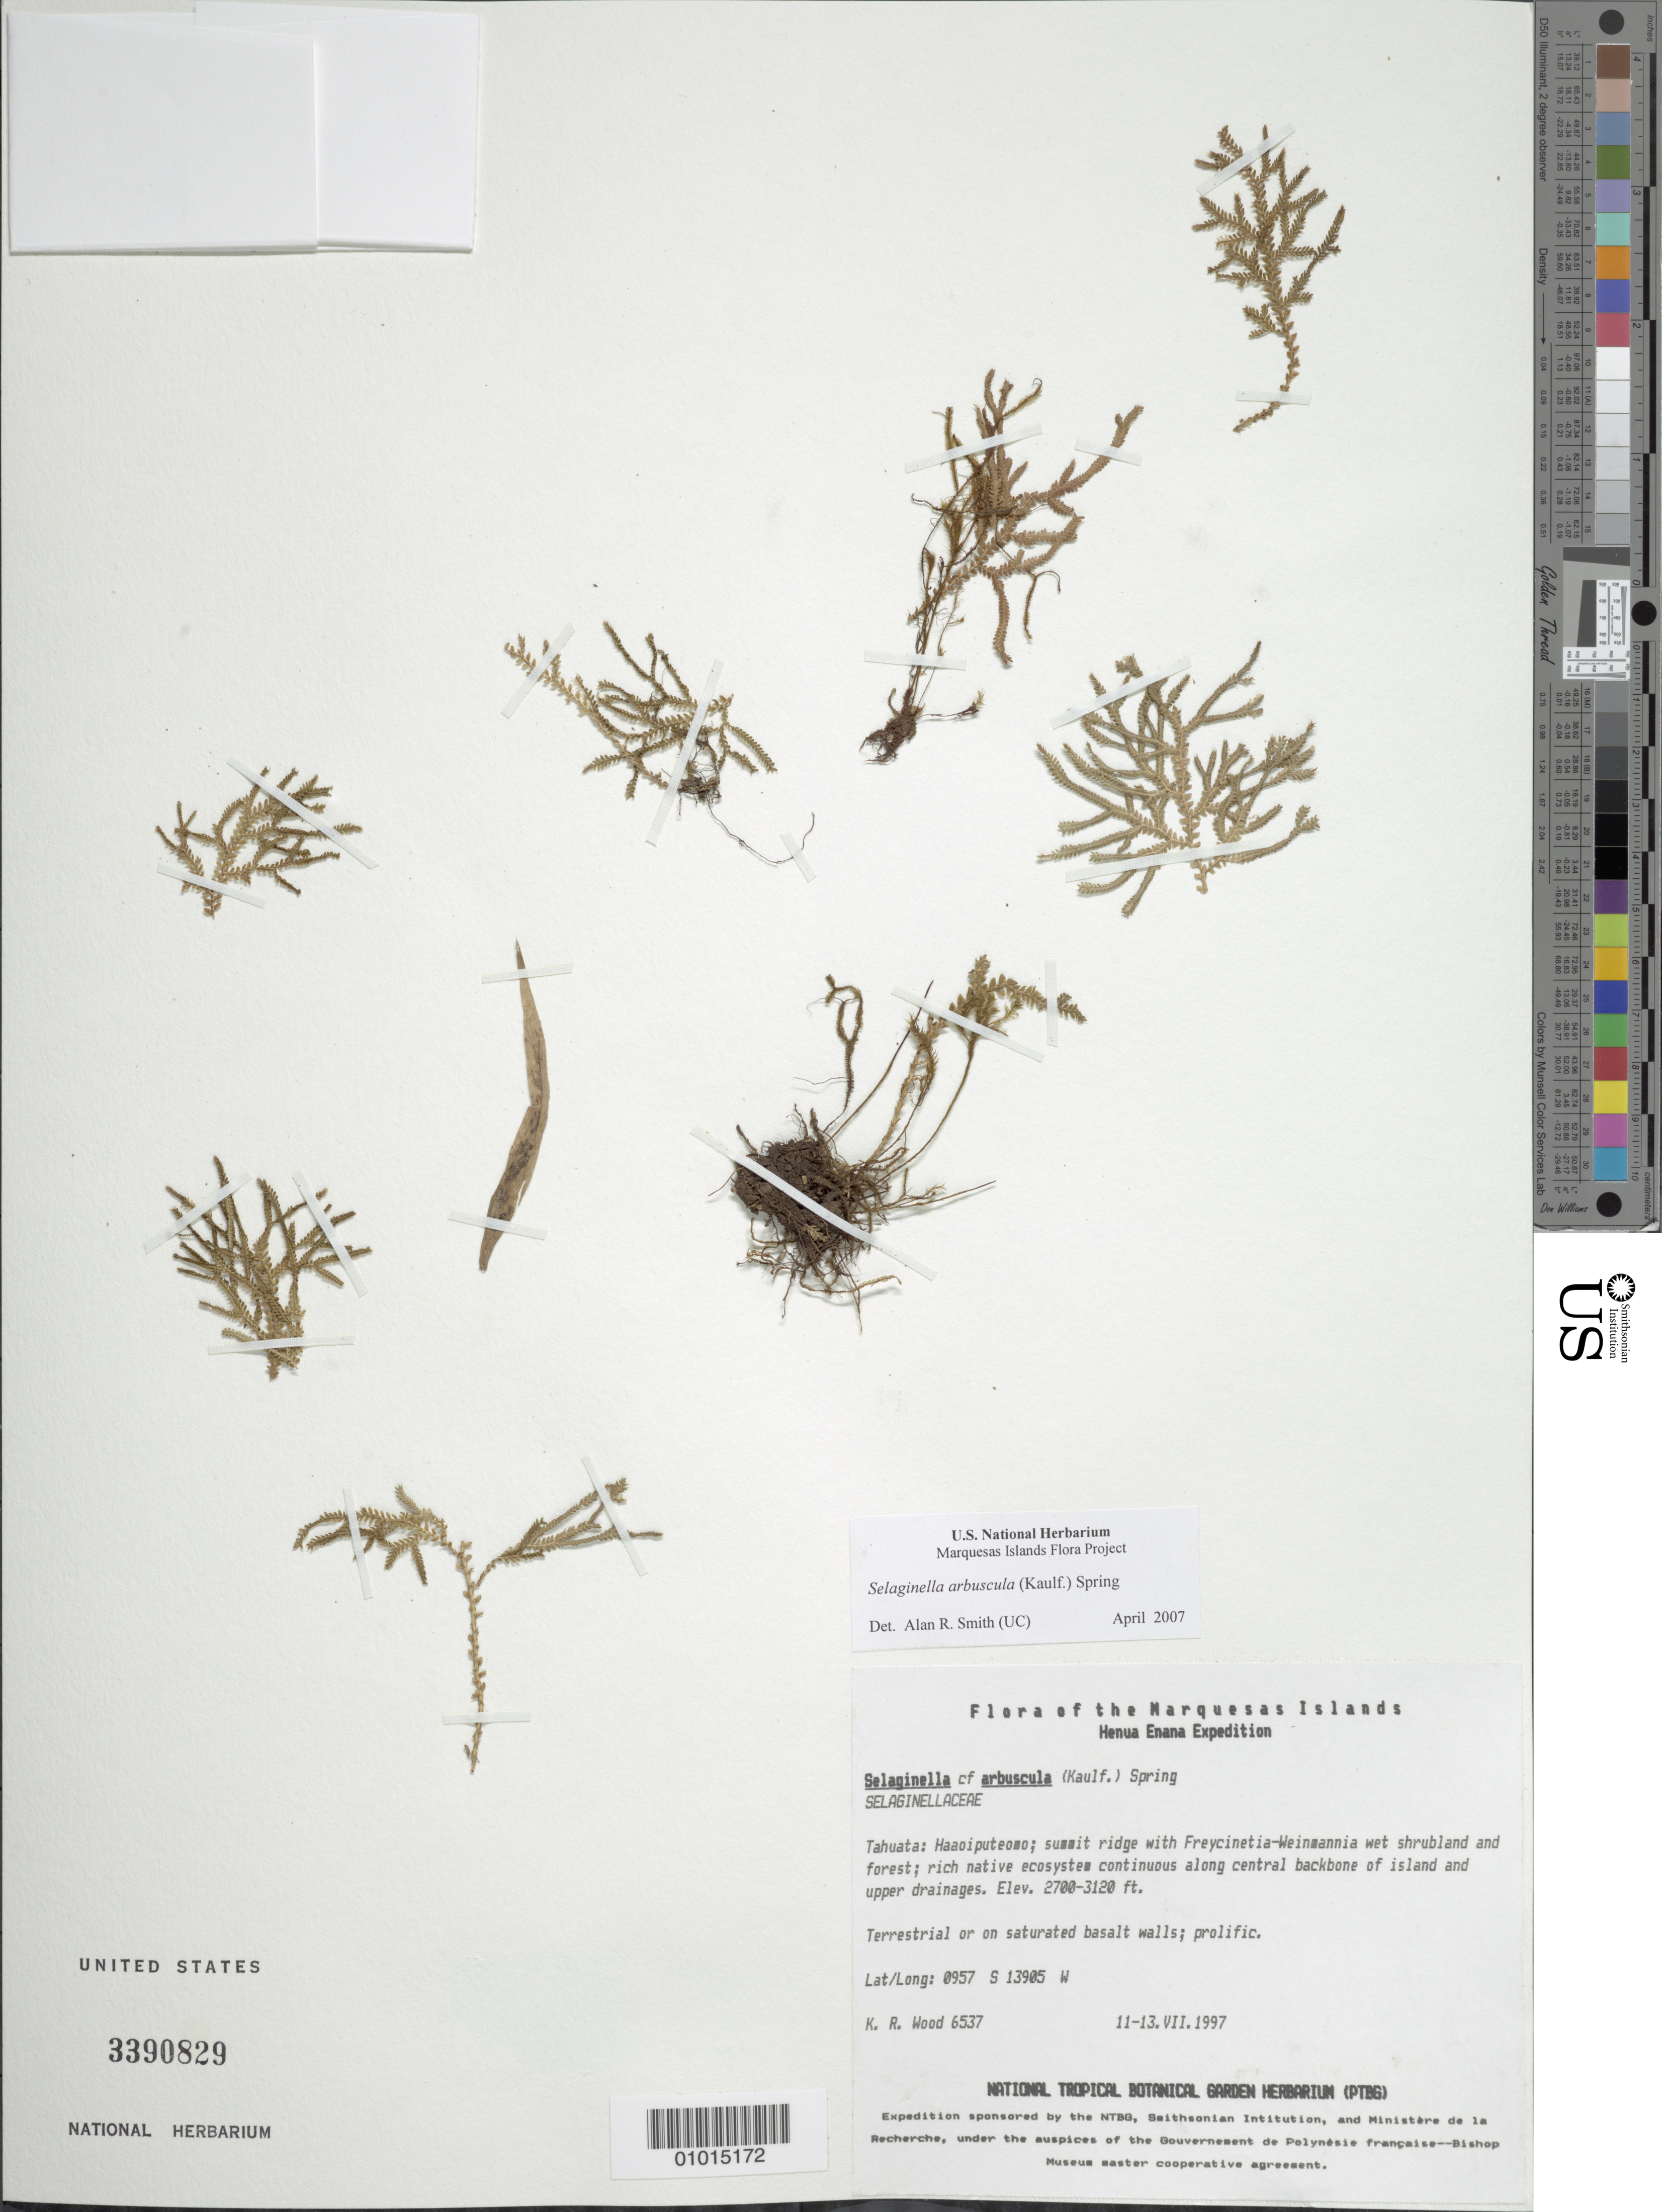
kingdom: Plantae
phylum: Tracheophyta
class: Lycopodiopsida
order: Selaginellales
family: Selaginellaceae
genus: Selaginella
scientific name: Selaginella arbuscula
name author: (Kualf.) Spring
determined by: Lorence, David H., (PTBG), National Tropical Botanical Garden (UNITED STATES)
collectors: K. R. Wood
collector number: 6537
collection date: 1997-07-11/1997-07-13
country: French Polynesia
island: Tahuata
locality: Haaoiputeomo, summit ridge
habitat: In Freycinetia - Weinmannia wet shrub and forest, rich native ecosystem, continuous along backbone of island and upper drainages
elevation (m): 823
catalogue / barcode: US 3390829